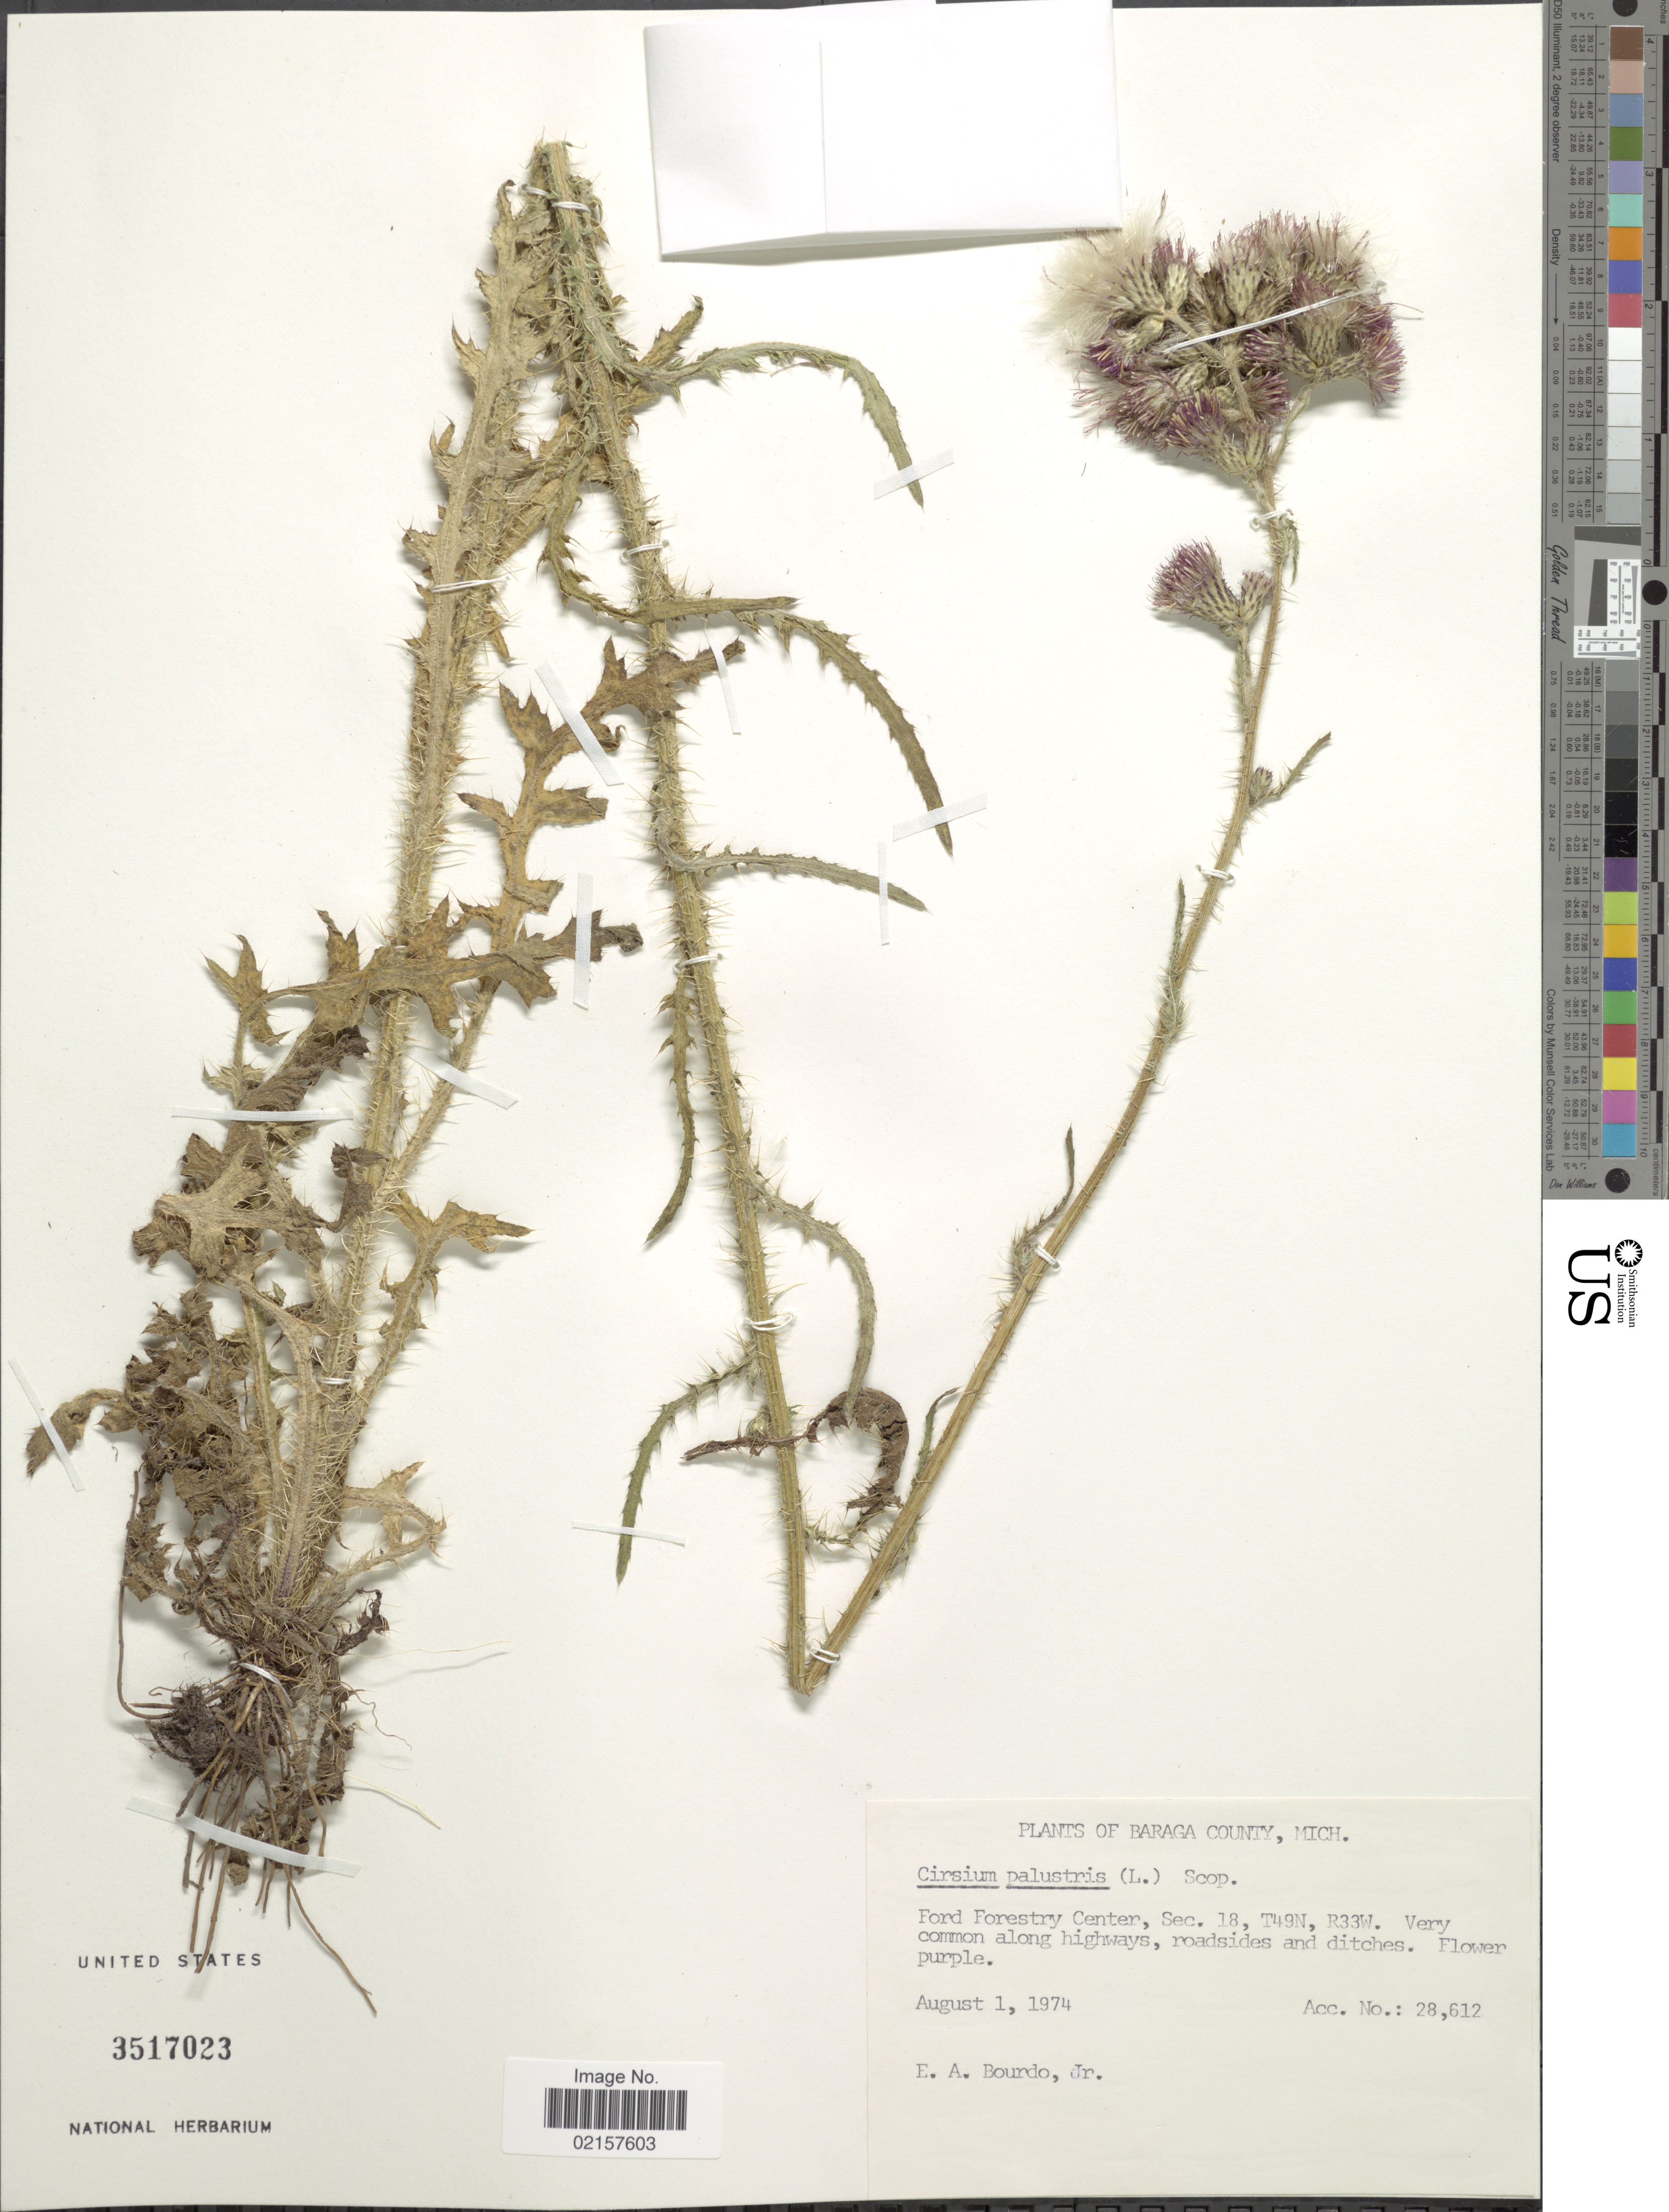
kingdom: Plantae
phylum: Tracheophyta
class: Magnoliopsida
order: Asterales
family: Asteraceae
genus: Cirsium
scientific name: Cirsium palustre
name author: (L.) Coss. ex Scop.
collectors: E. Bourdo Jr.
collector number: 28612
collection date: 1974-08-01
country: United States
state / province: Michigan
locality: Ford Forestry Center, Sec. 18, T49N, R33W, very common along highways, roadsides and ditches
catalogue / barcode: US 3517023